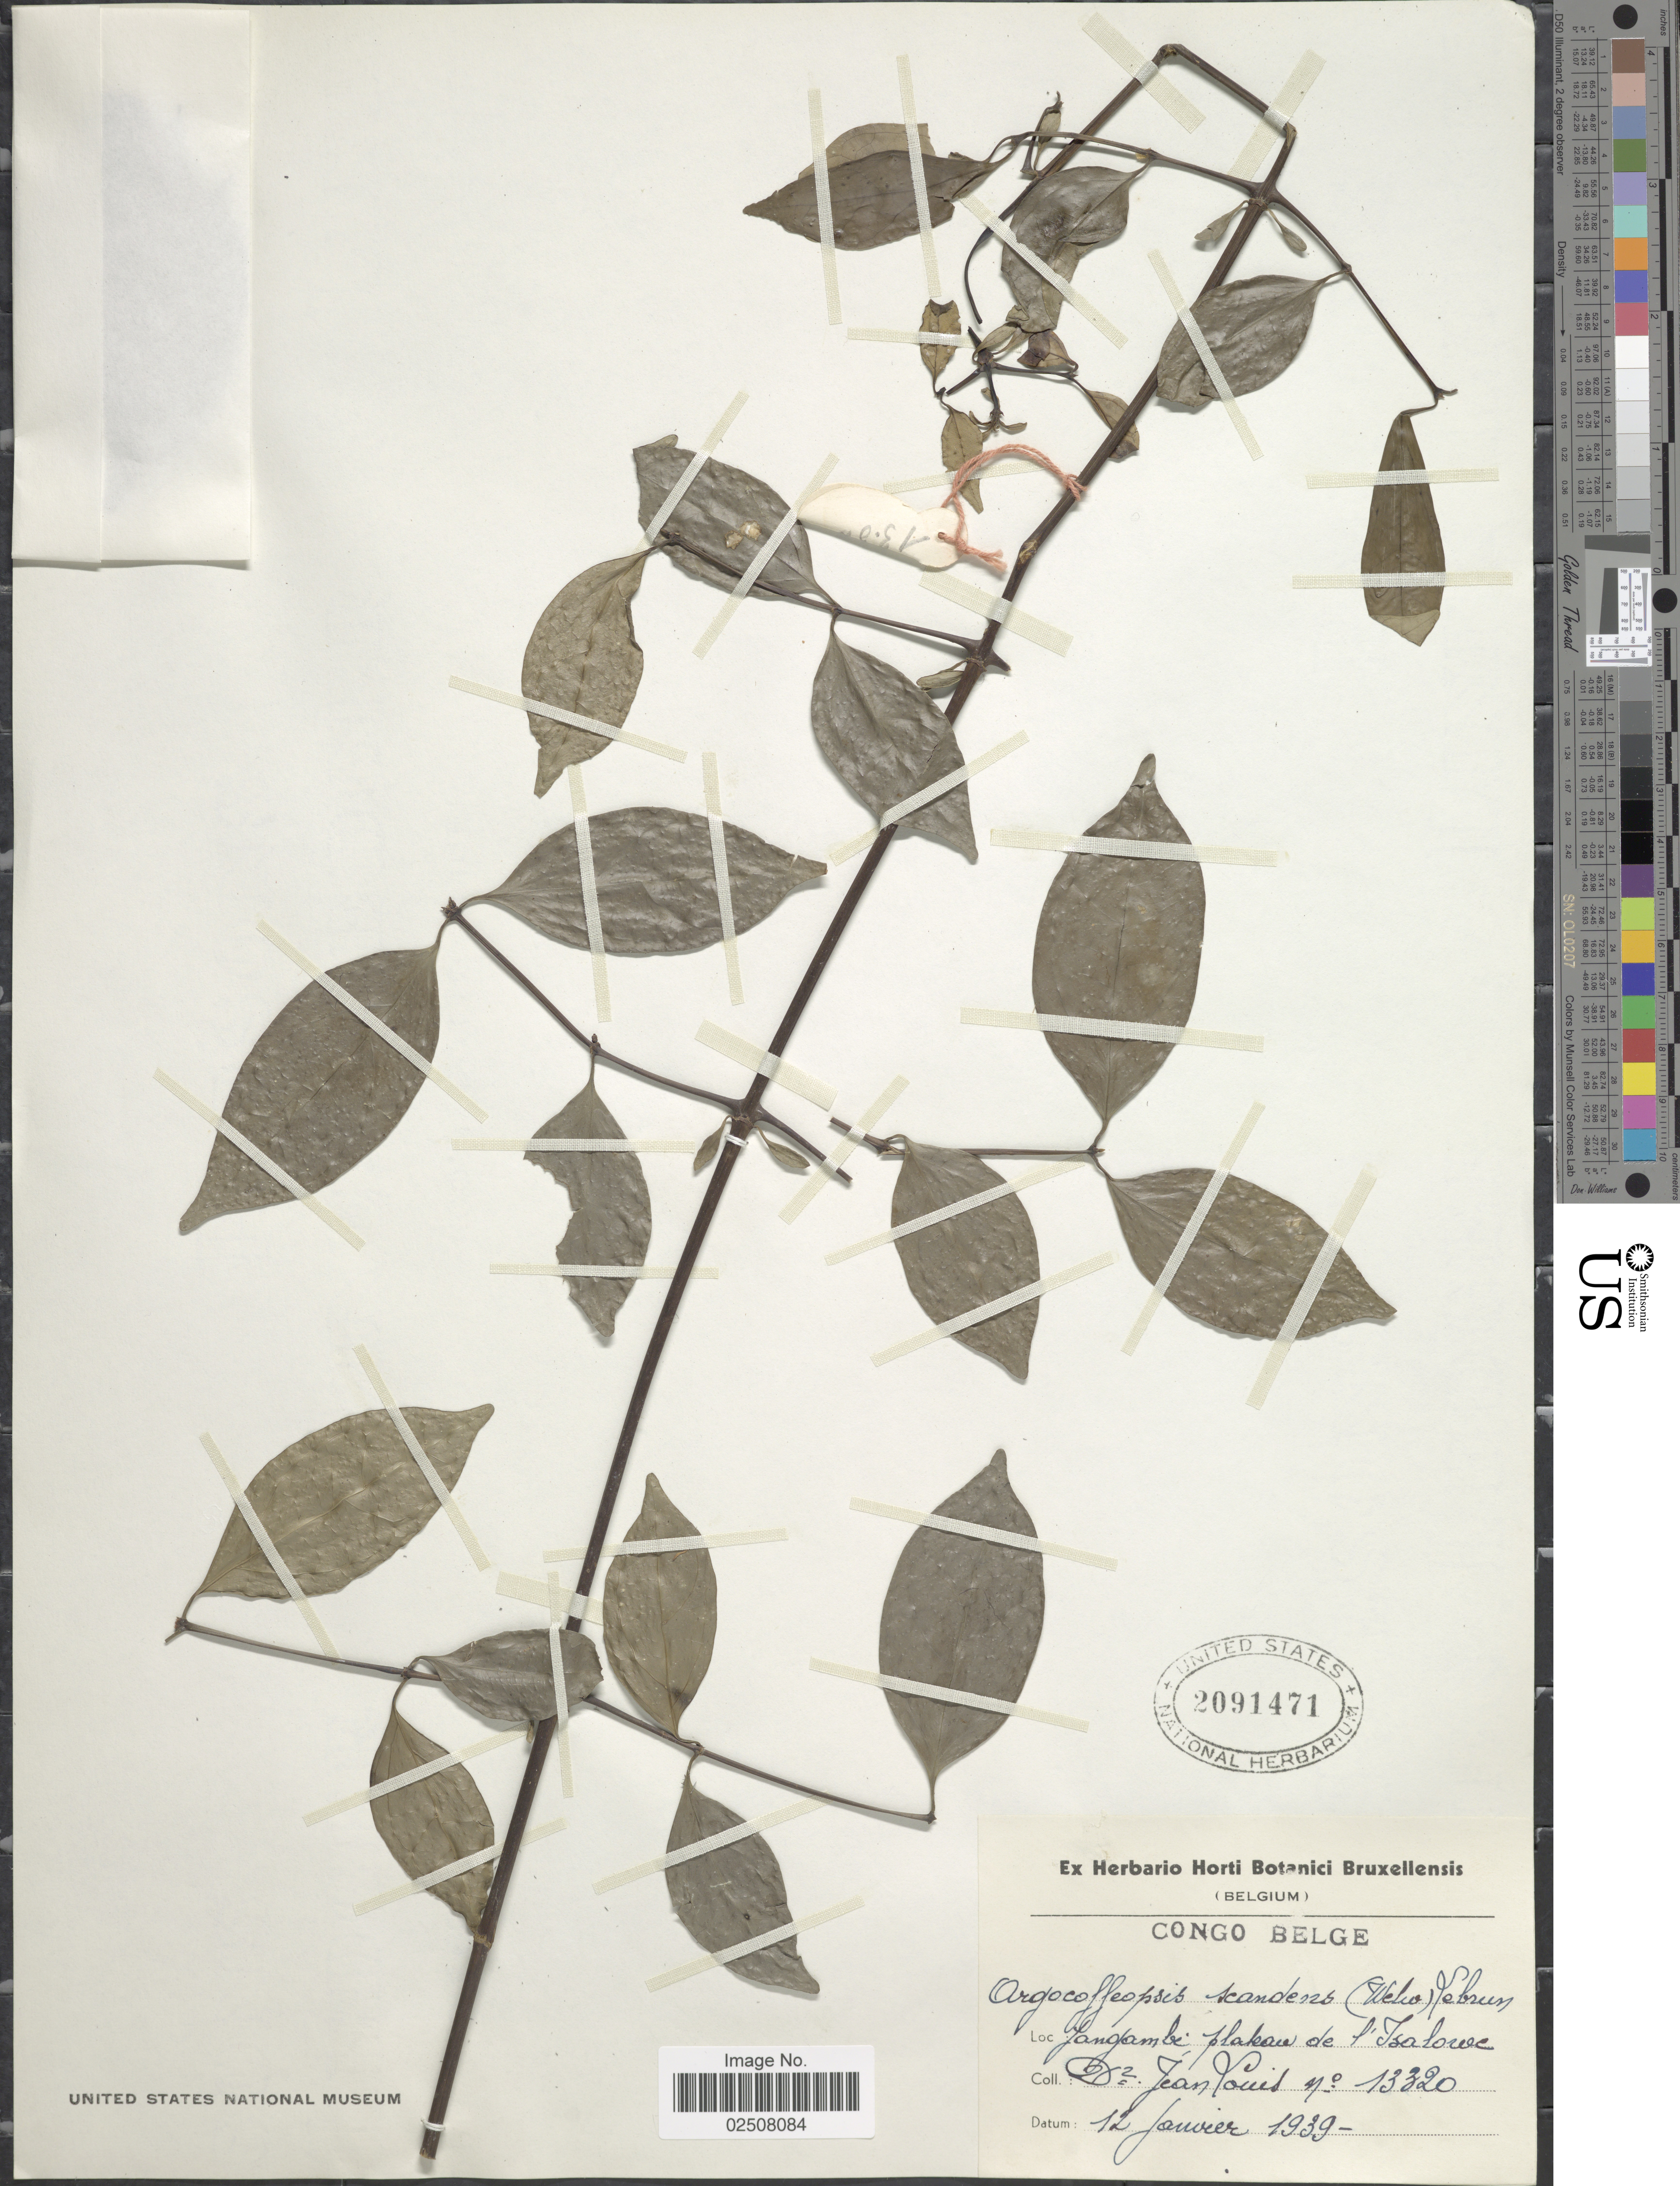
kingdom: Plantae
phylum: Tracheophyta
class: Magnoliopsida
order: Gentianales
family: Rubiaceae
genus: Argocoffeopsis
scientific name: Argocoffeopsis scandens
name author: (K. Schum.) Lebrun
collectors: J. Louis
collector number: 13320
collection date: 1939-01-12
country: Congo, Democratic Republic of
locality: Congo Belge, Yangambi; plateau de l'Isalowe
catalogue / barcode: US 2091471